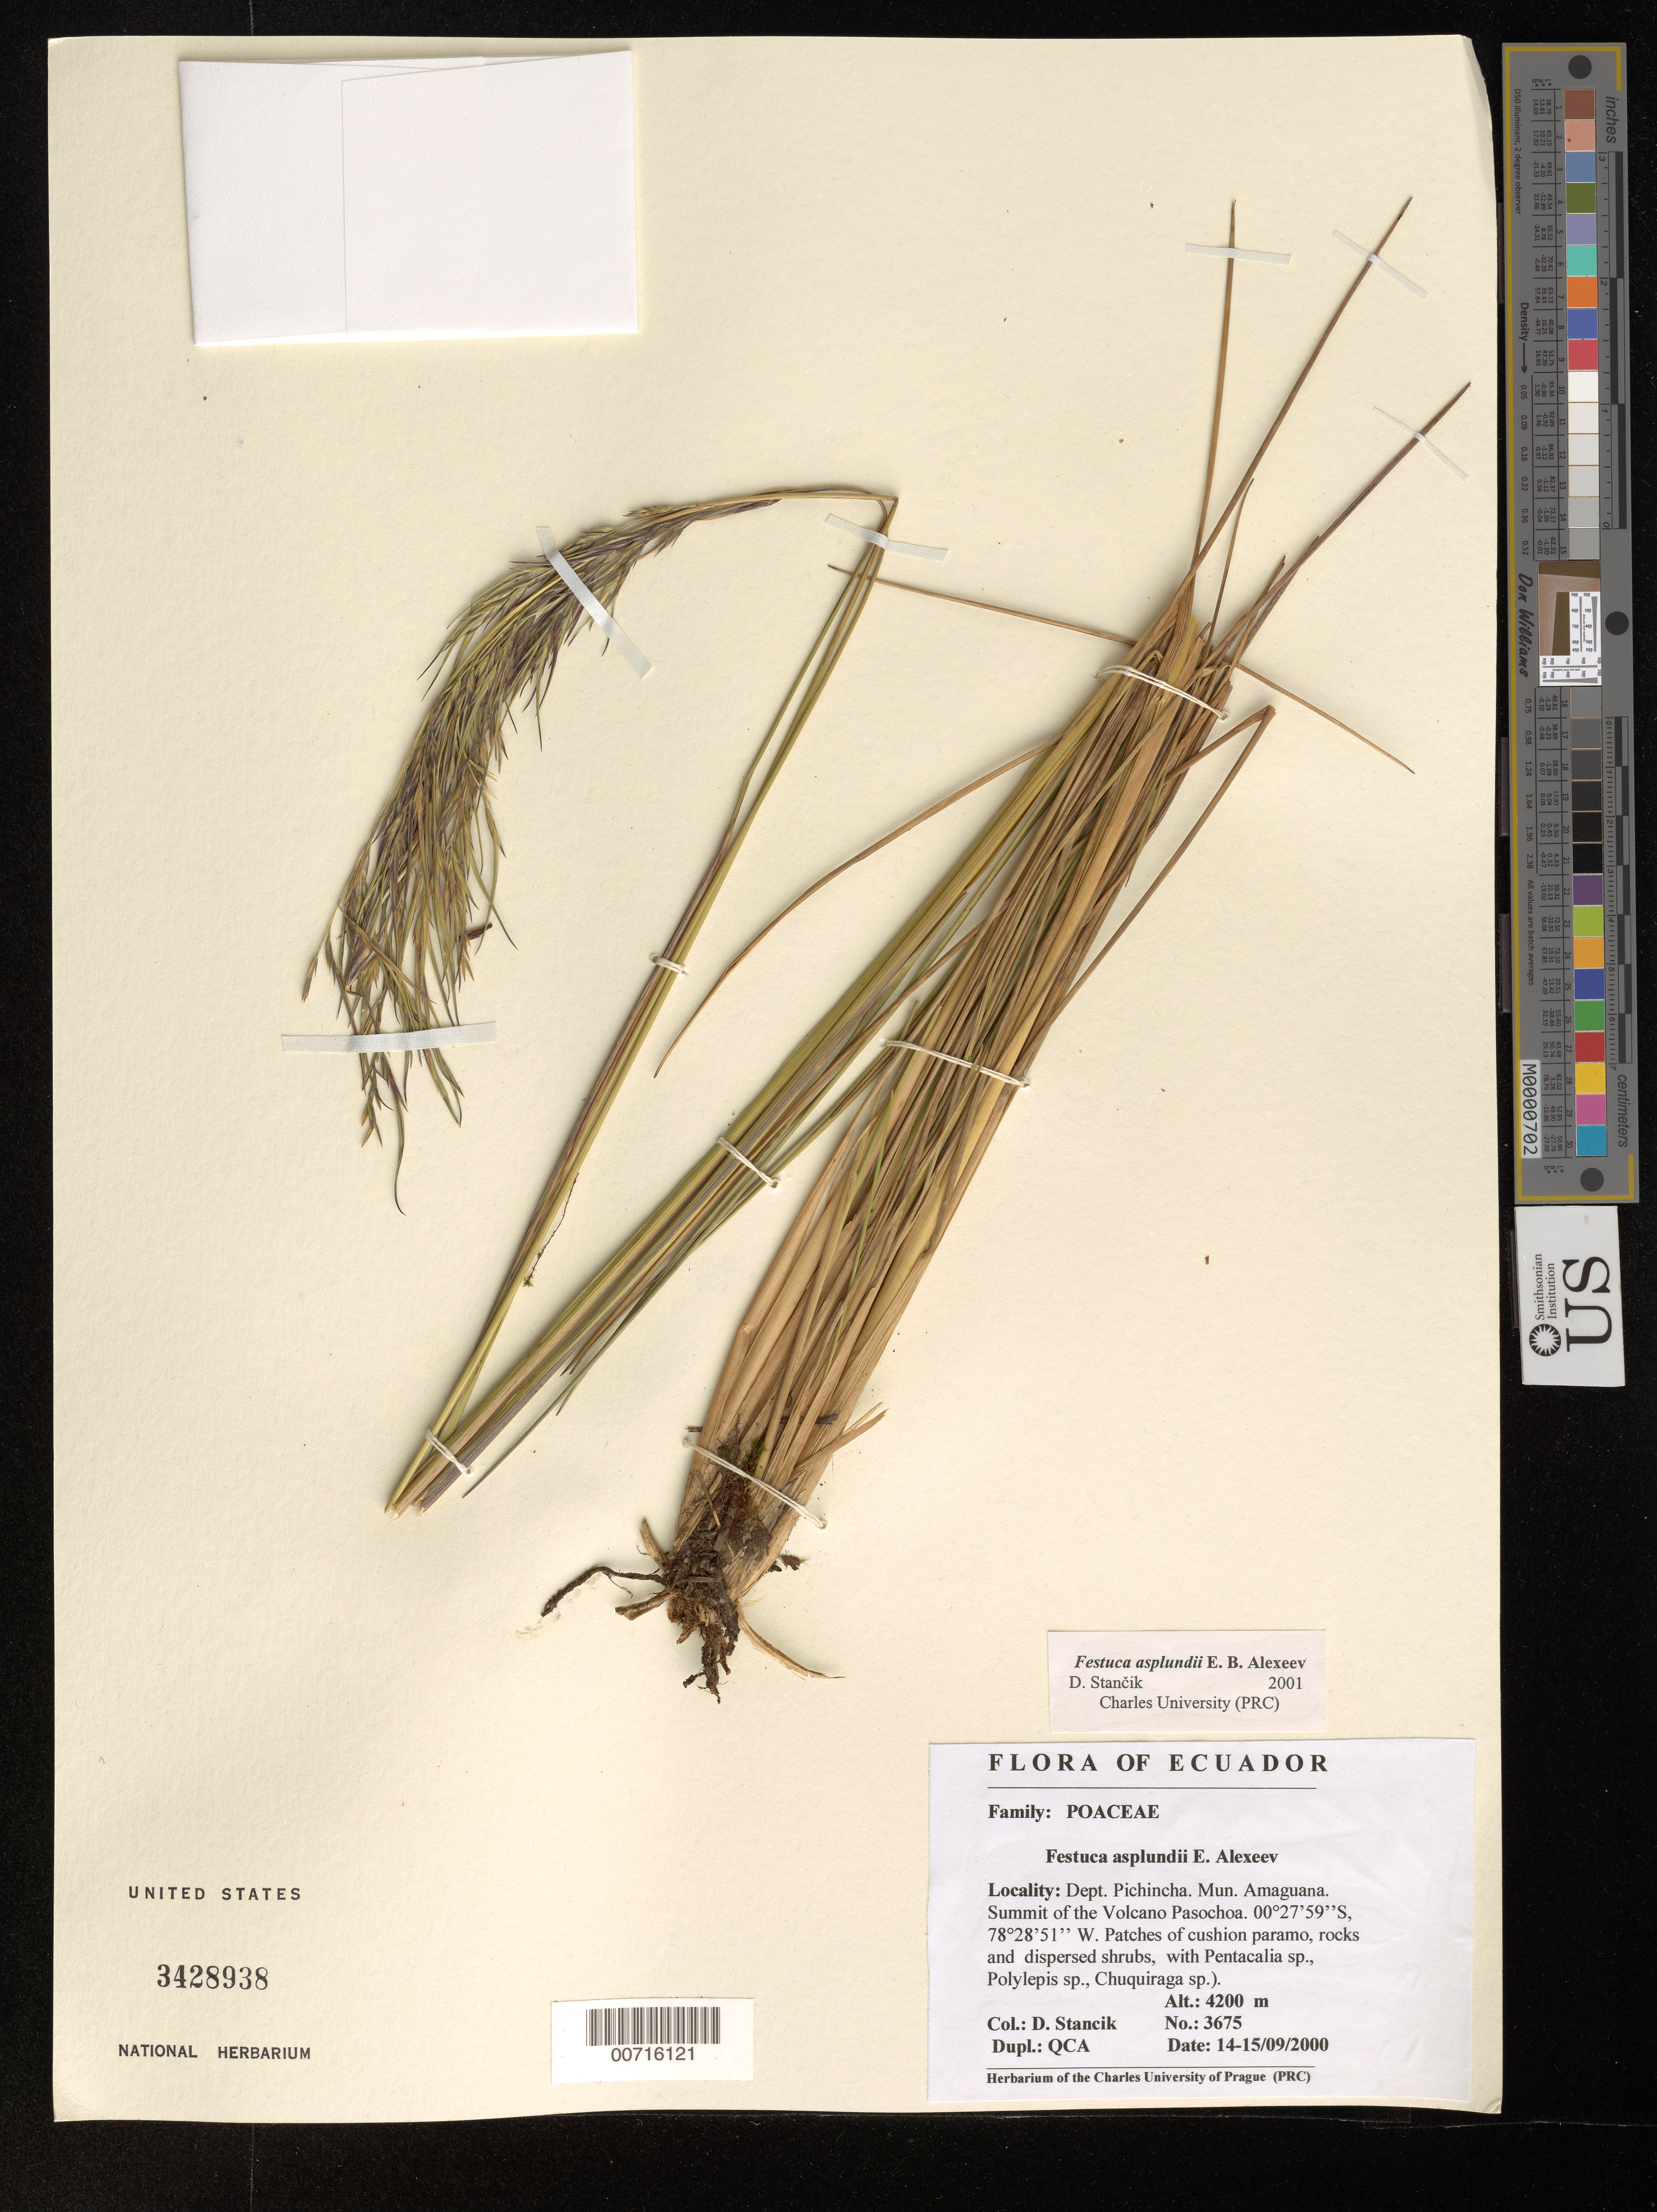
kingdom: Plantae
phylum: Tracheophyta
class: Liliopsida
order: Poales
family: Poaceae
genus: Festuca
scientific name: Festuca asplundii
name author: E.B. Alexeev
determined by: Stancik, D.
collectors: D. Stancik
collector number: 3675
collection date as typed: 14-15 Sep 2000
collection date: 2000-09-14/2000-09-15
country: Ecuador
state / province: Pichincha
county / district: Amaguana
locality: Summit of the volcano Pasochoa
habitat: Patches of cushion paramo, rocks and dispersed shrubs, with Pentacalia sp., Polylepis sp., Chuquiraga sp.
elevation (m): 4200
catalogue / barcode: US 3428938